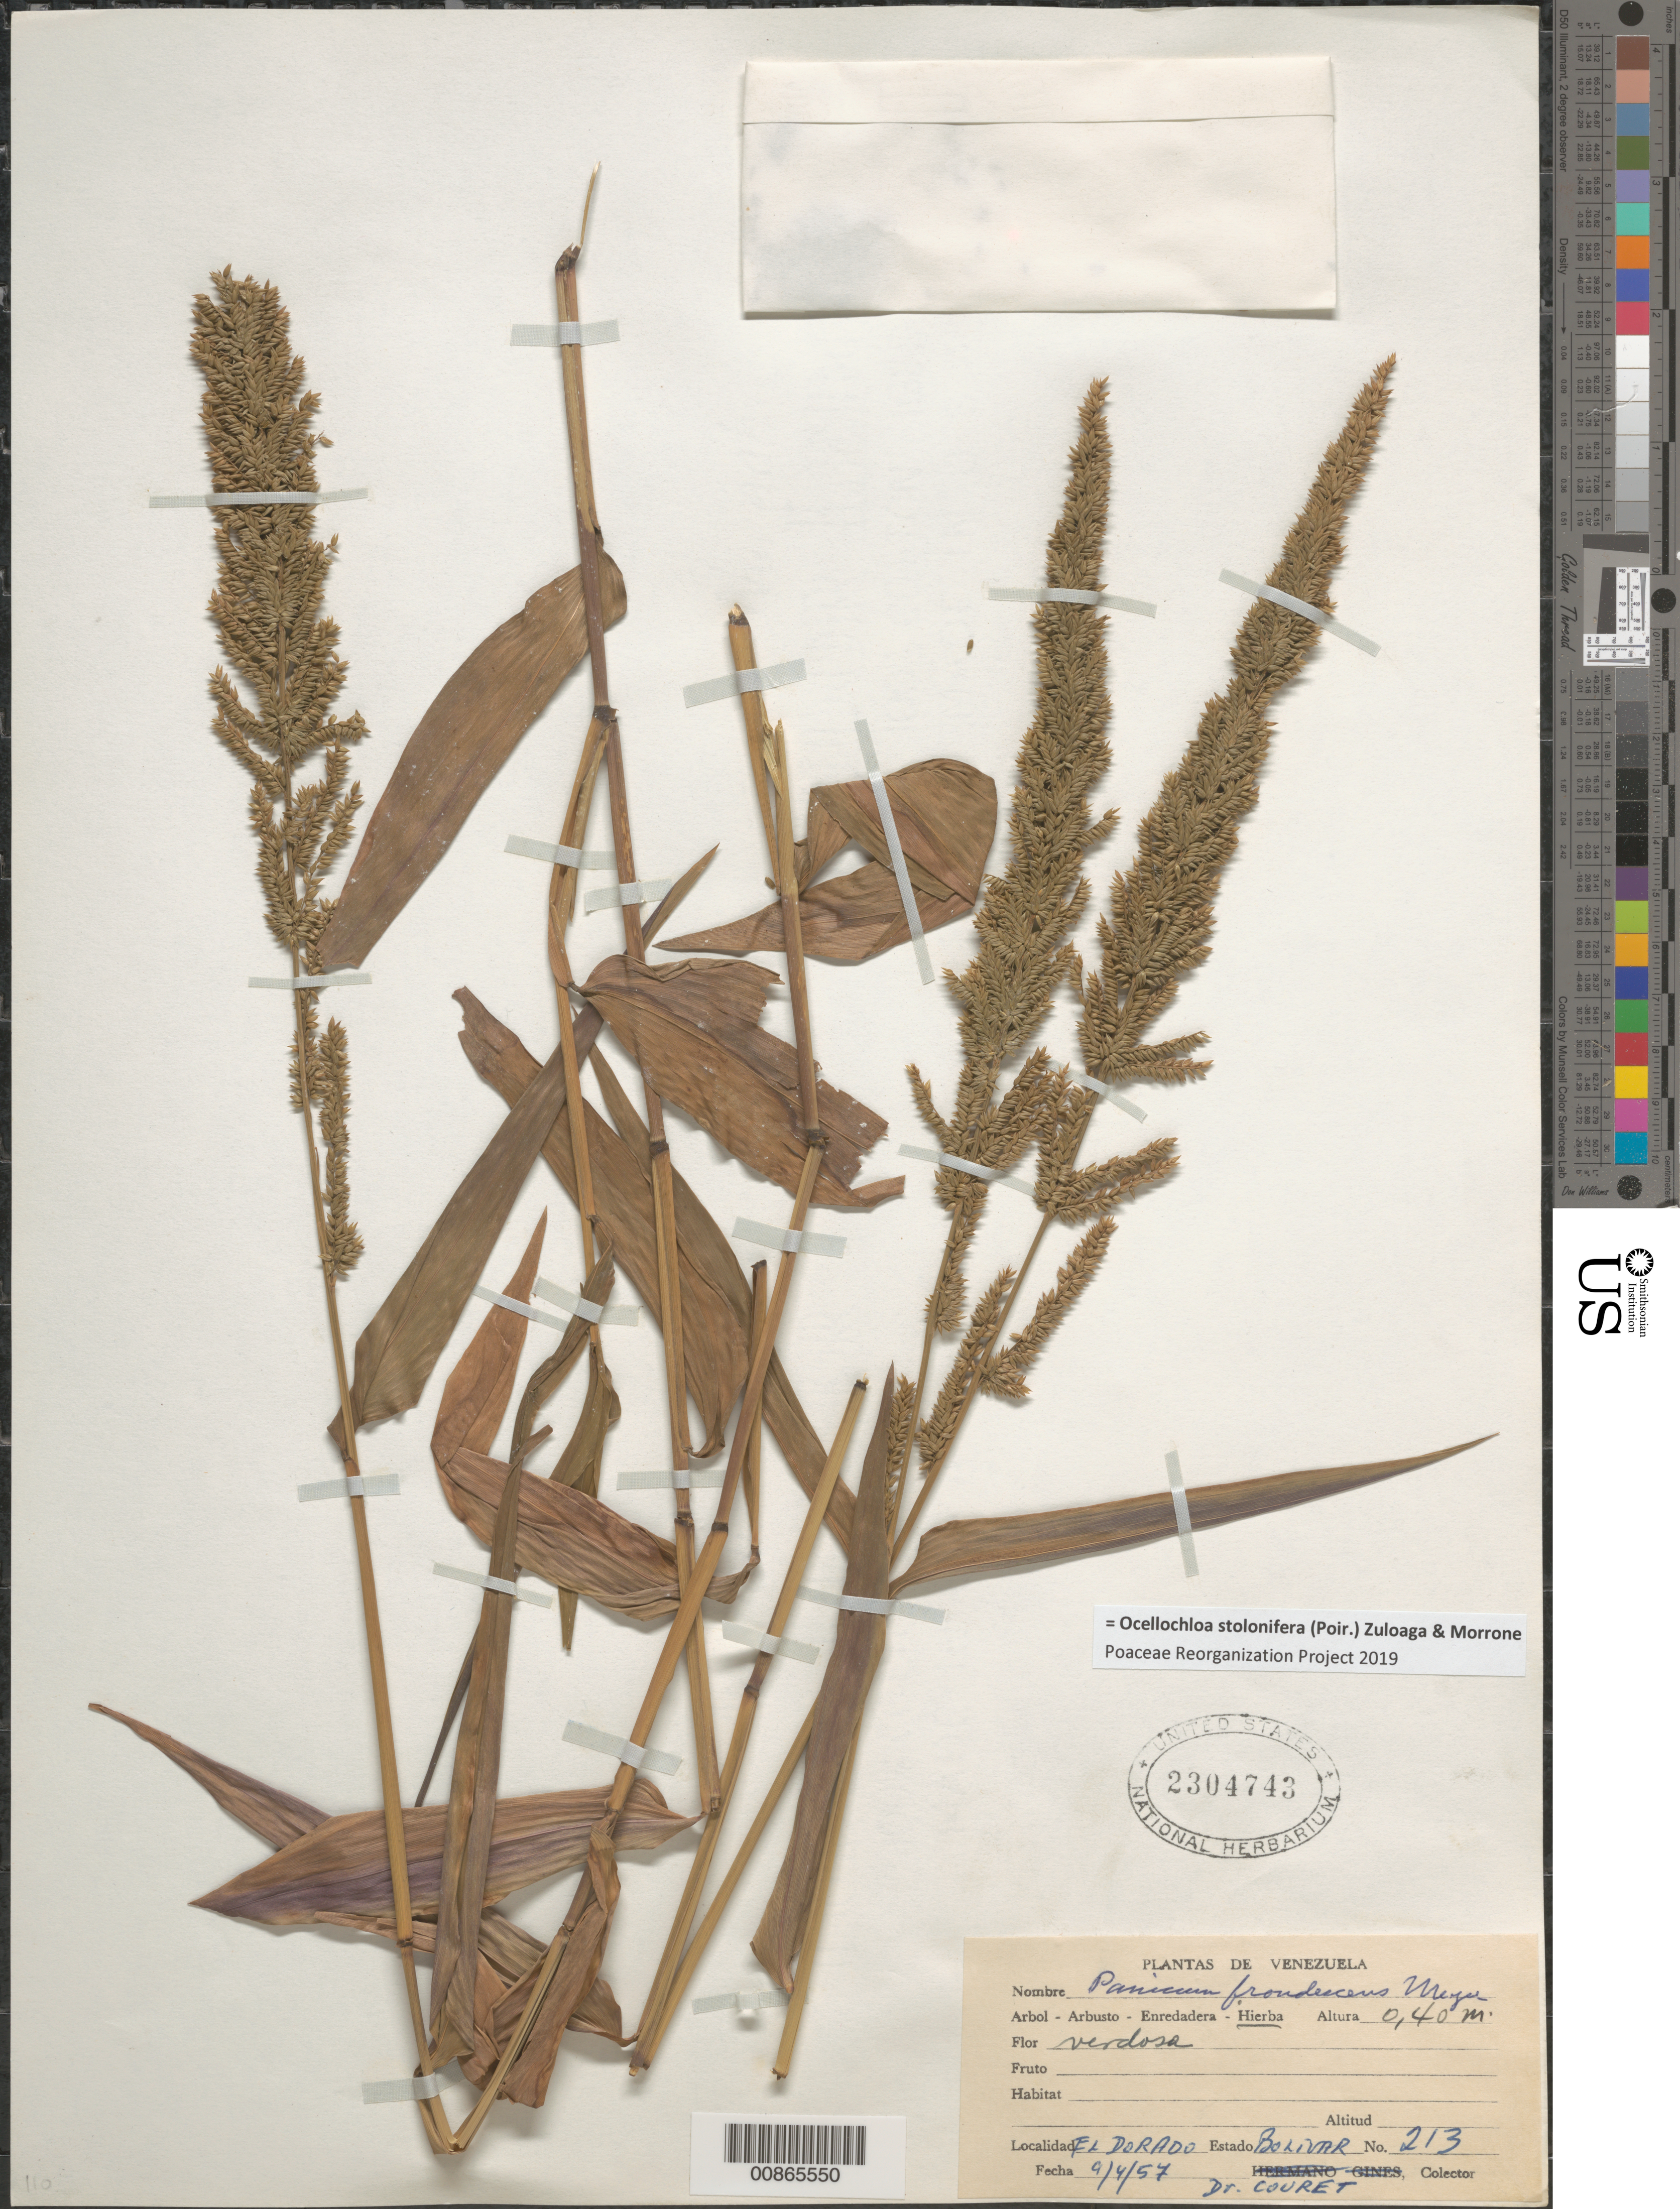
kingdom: Plantae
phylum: Tracheophyta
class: Liliopsida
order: Poales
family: Poaceae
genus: Panicum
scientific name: Panicum stoloniferum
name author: Poir.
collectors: -. Couret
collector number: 213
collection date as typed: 9-Apr-57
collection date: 1957-04-09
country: Venezuela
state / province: Bolívar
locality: El Dorado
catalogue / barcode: US 2304743